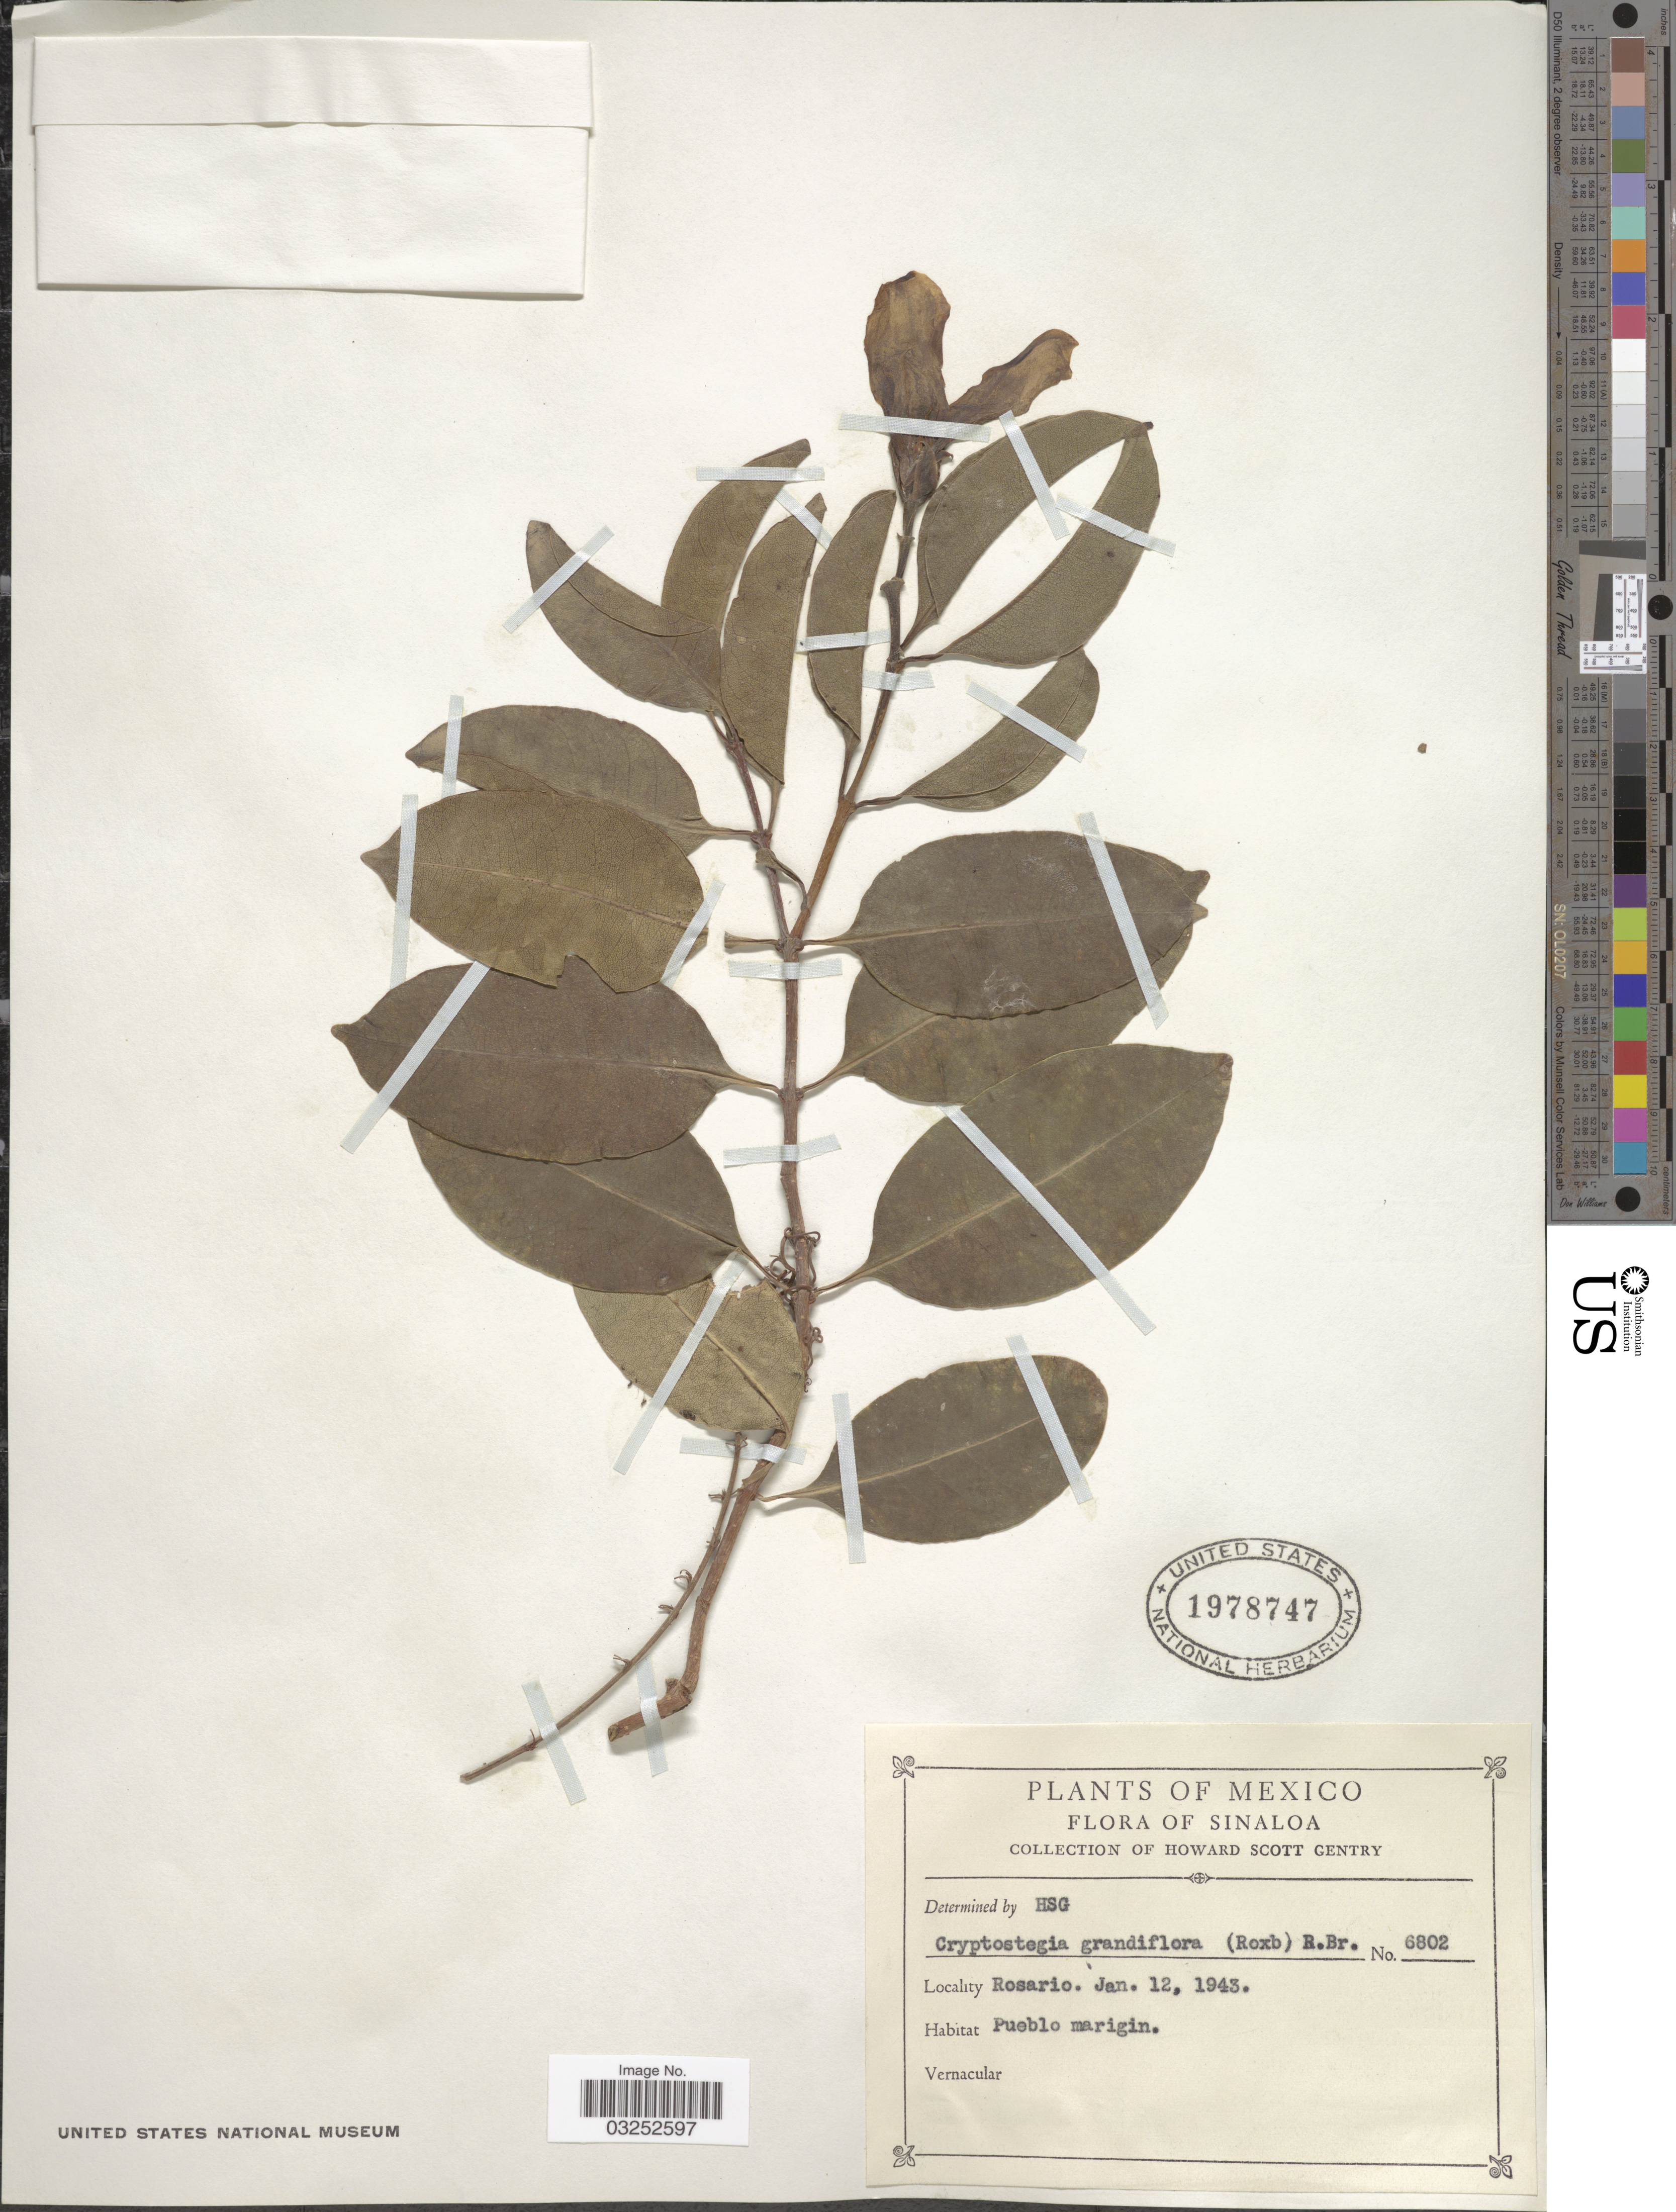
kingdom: Plantae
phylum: Tracheophyta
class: Magnoliopsida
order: Gentianales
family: Apocynaceae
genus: Cryptostegia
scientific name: Cryptostegia grandiflora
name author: Roxb. ex R. Br.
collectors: H. S. Gentry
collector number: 6802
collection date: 1943-01-12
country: Mexico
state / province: Sinaloa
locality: Rosario.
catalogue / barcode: US 1978747